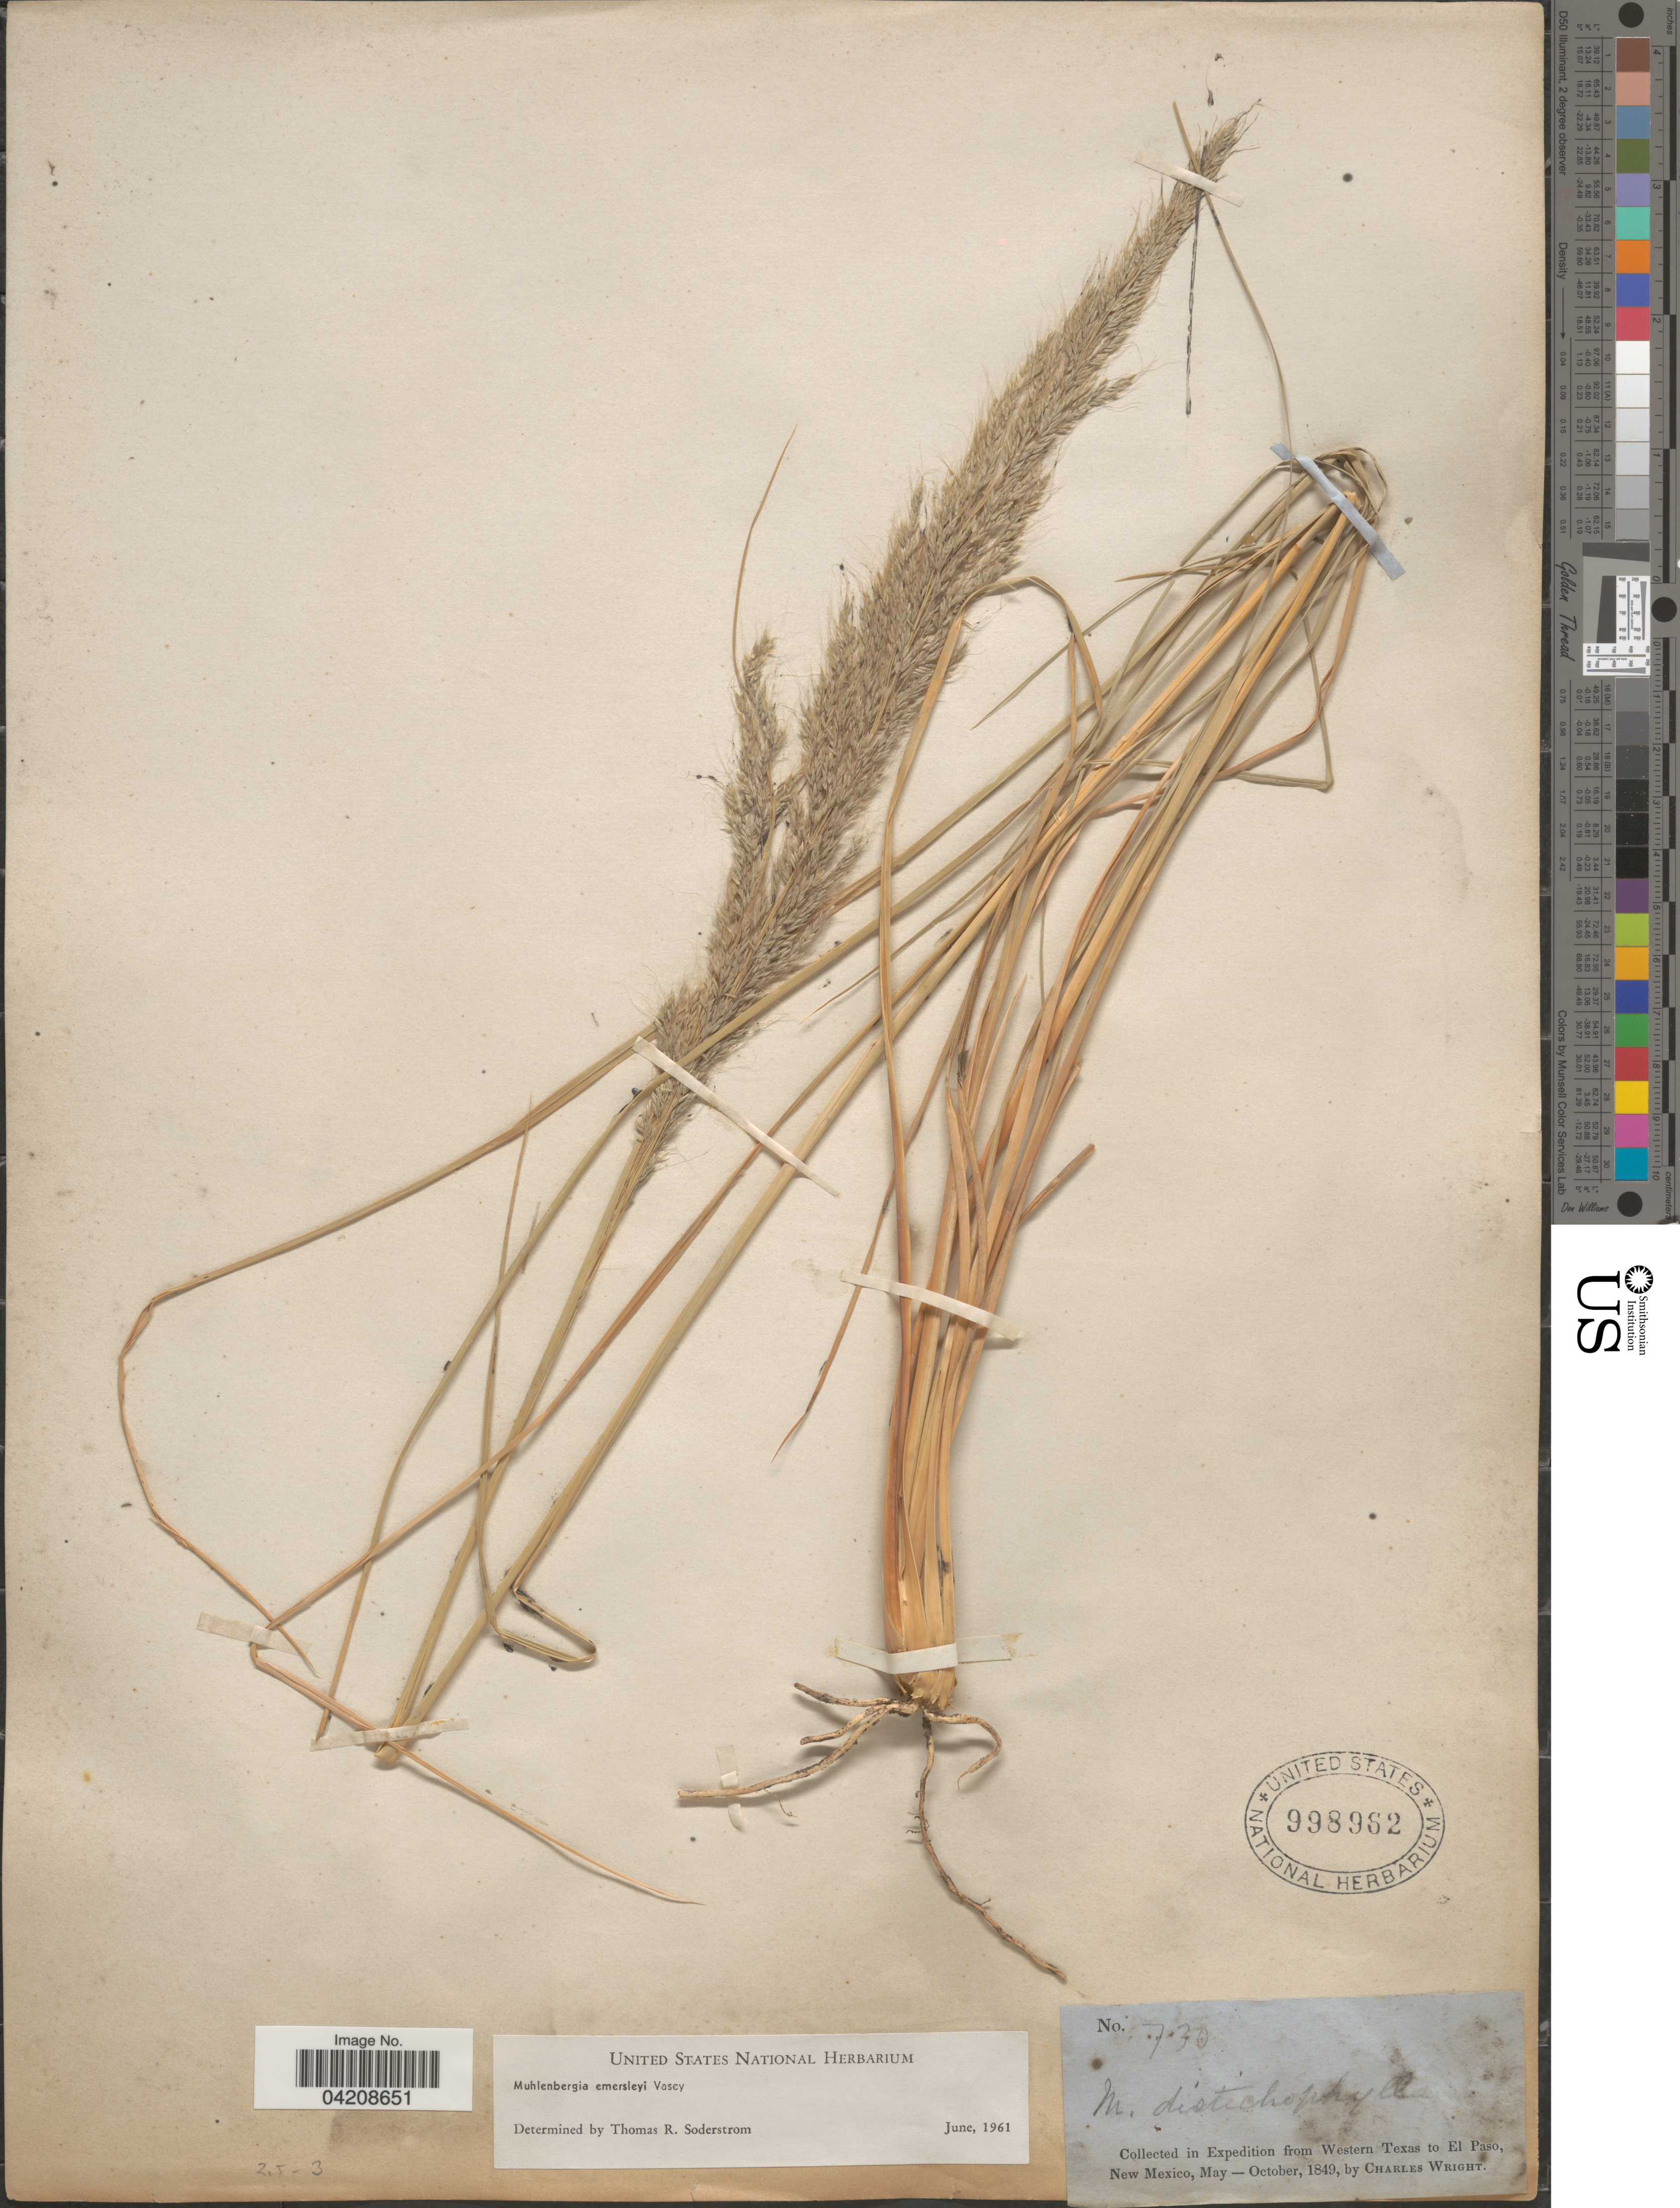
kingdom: Plantae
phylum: Tracheophyta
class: Liliopsida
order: Poales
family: Poaceae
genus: Muhlenbergia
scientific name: Muhlenbergia emersleyi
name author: Vasey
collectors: C. Wright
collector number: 730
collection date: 1849-05/1849-10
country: United States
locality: In Expedition from Western Texas to El Paso.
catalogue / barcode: US 998962